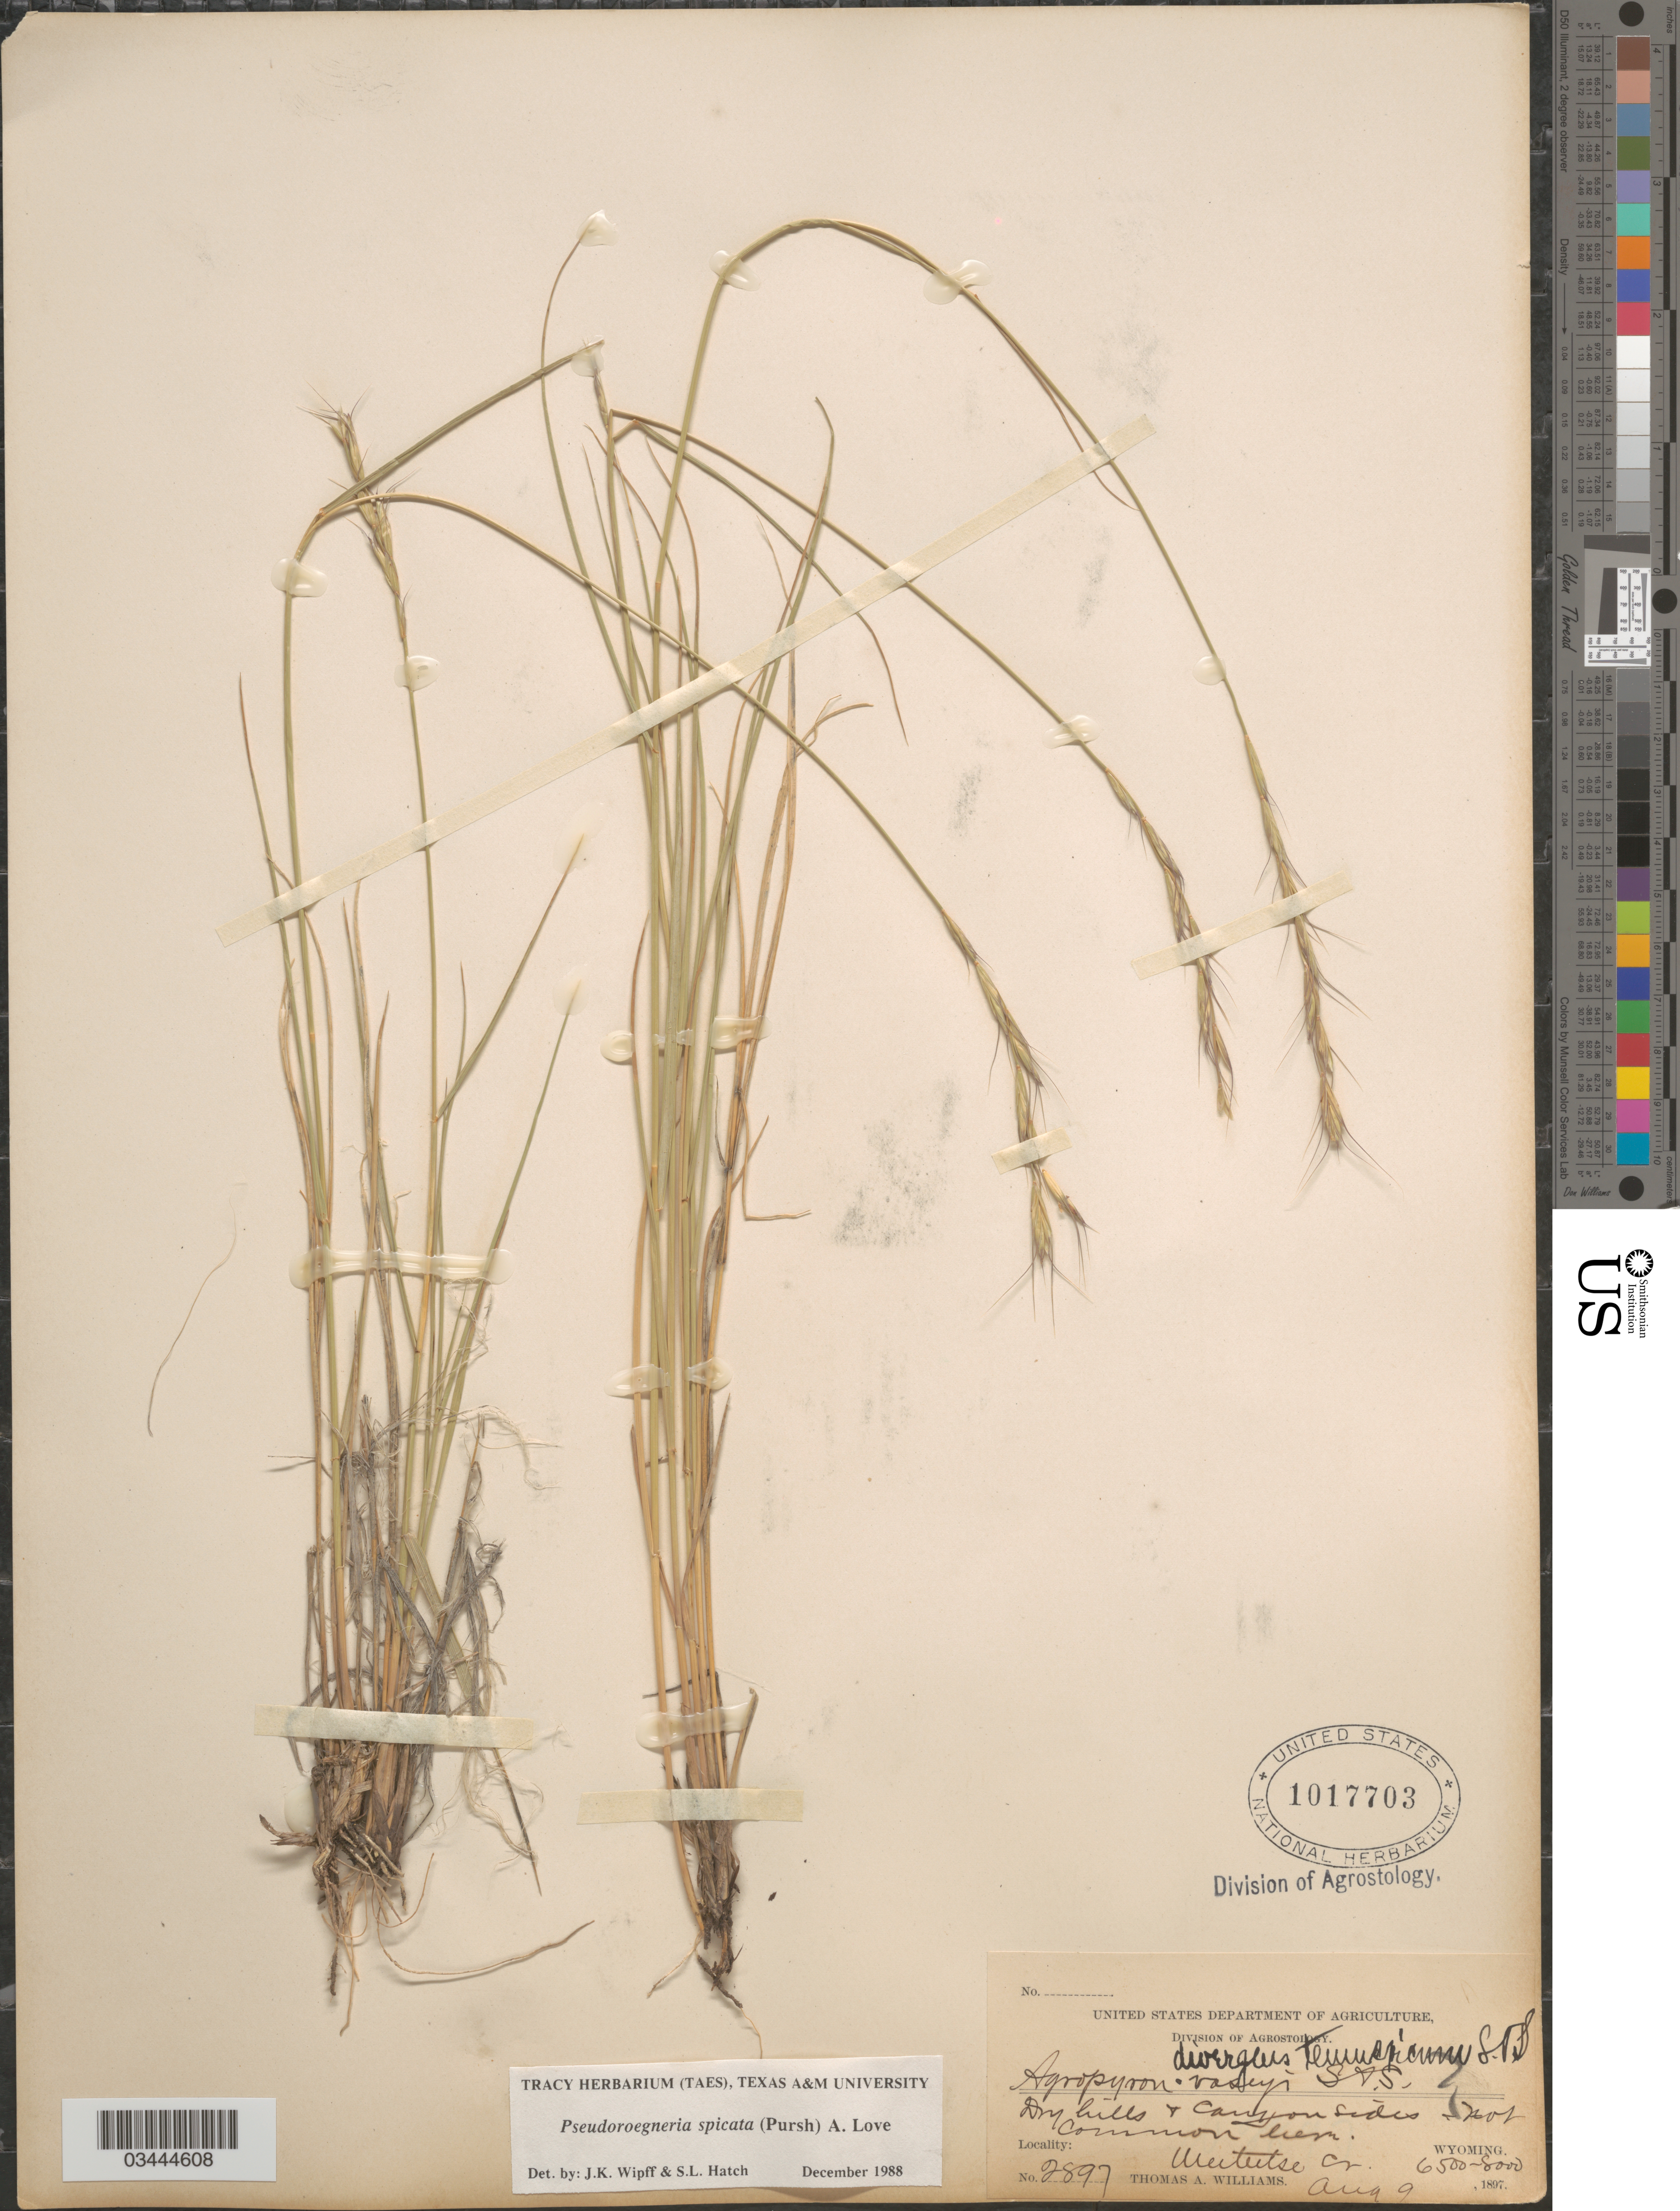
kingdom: Plantae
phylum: Tracheophyta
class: Liliopsida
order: Poales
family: Poaceae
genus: Pseudoroegneria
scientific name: Pseudoroegneria spicata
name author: (Pursh) Á. Löve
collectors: T. A. Williams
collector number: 2897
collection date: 1897-08-09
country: United States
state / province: Wyoming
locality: Mateetse Cr.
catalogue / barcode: US 1017703